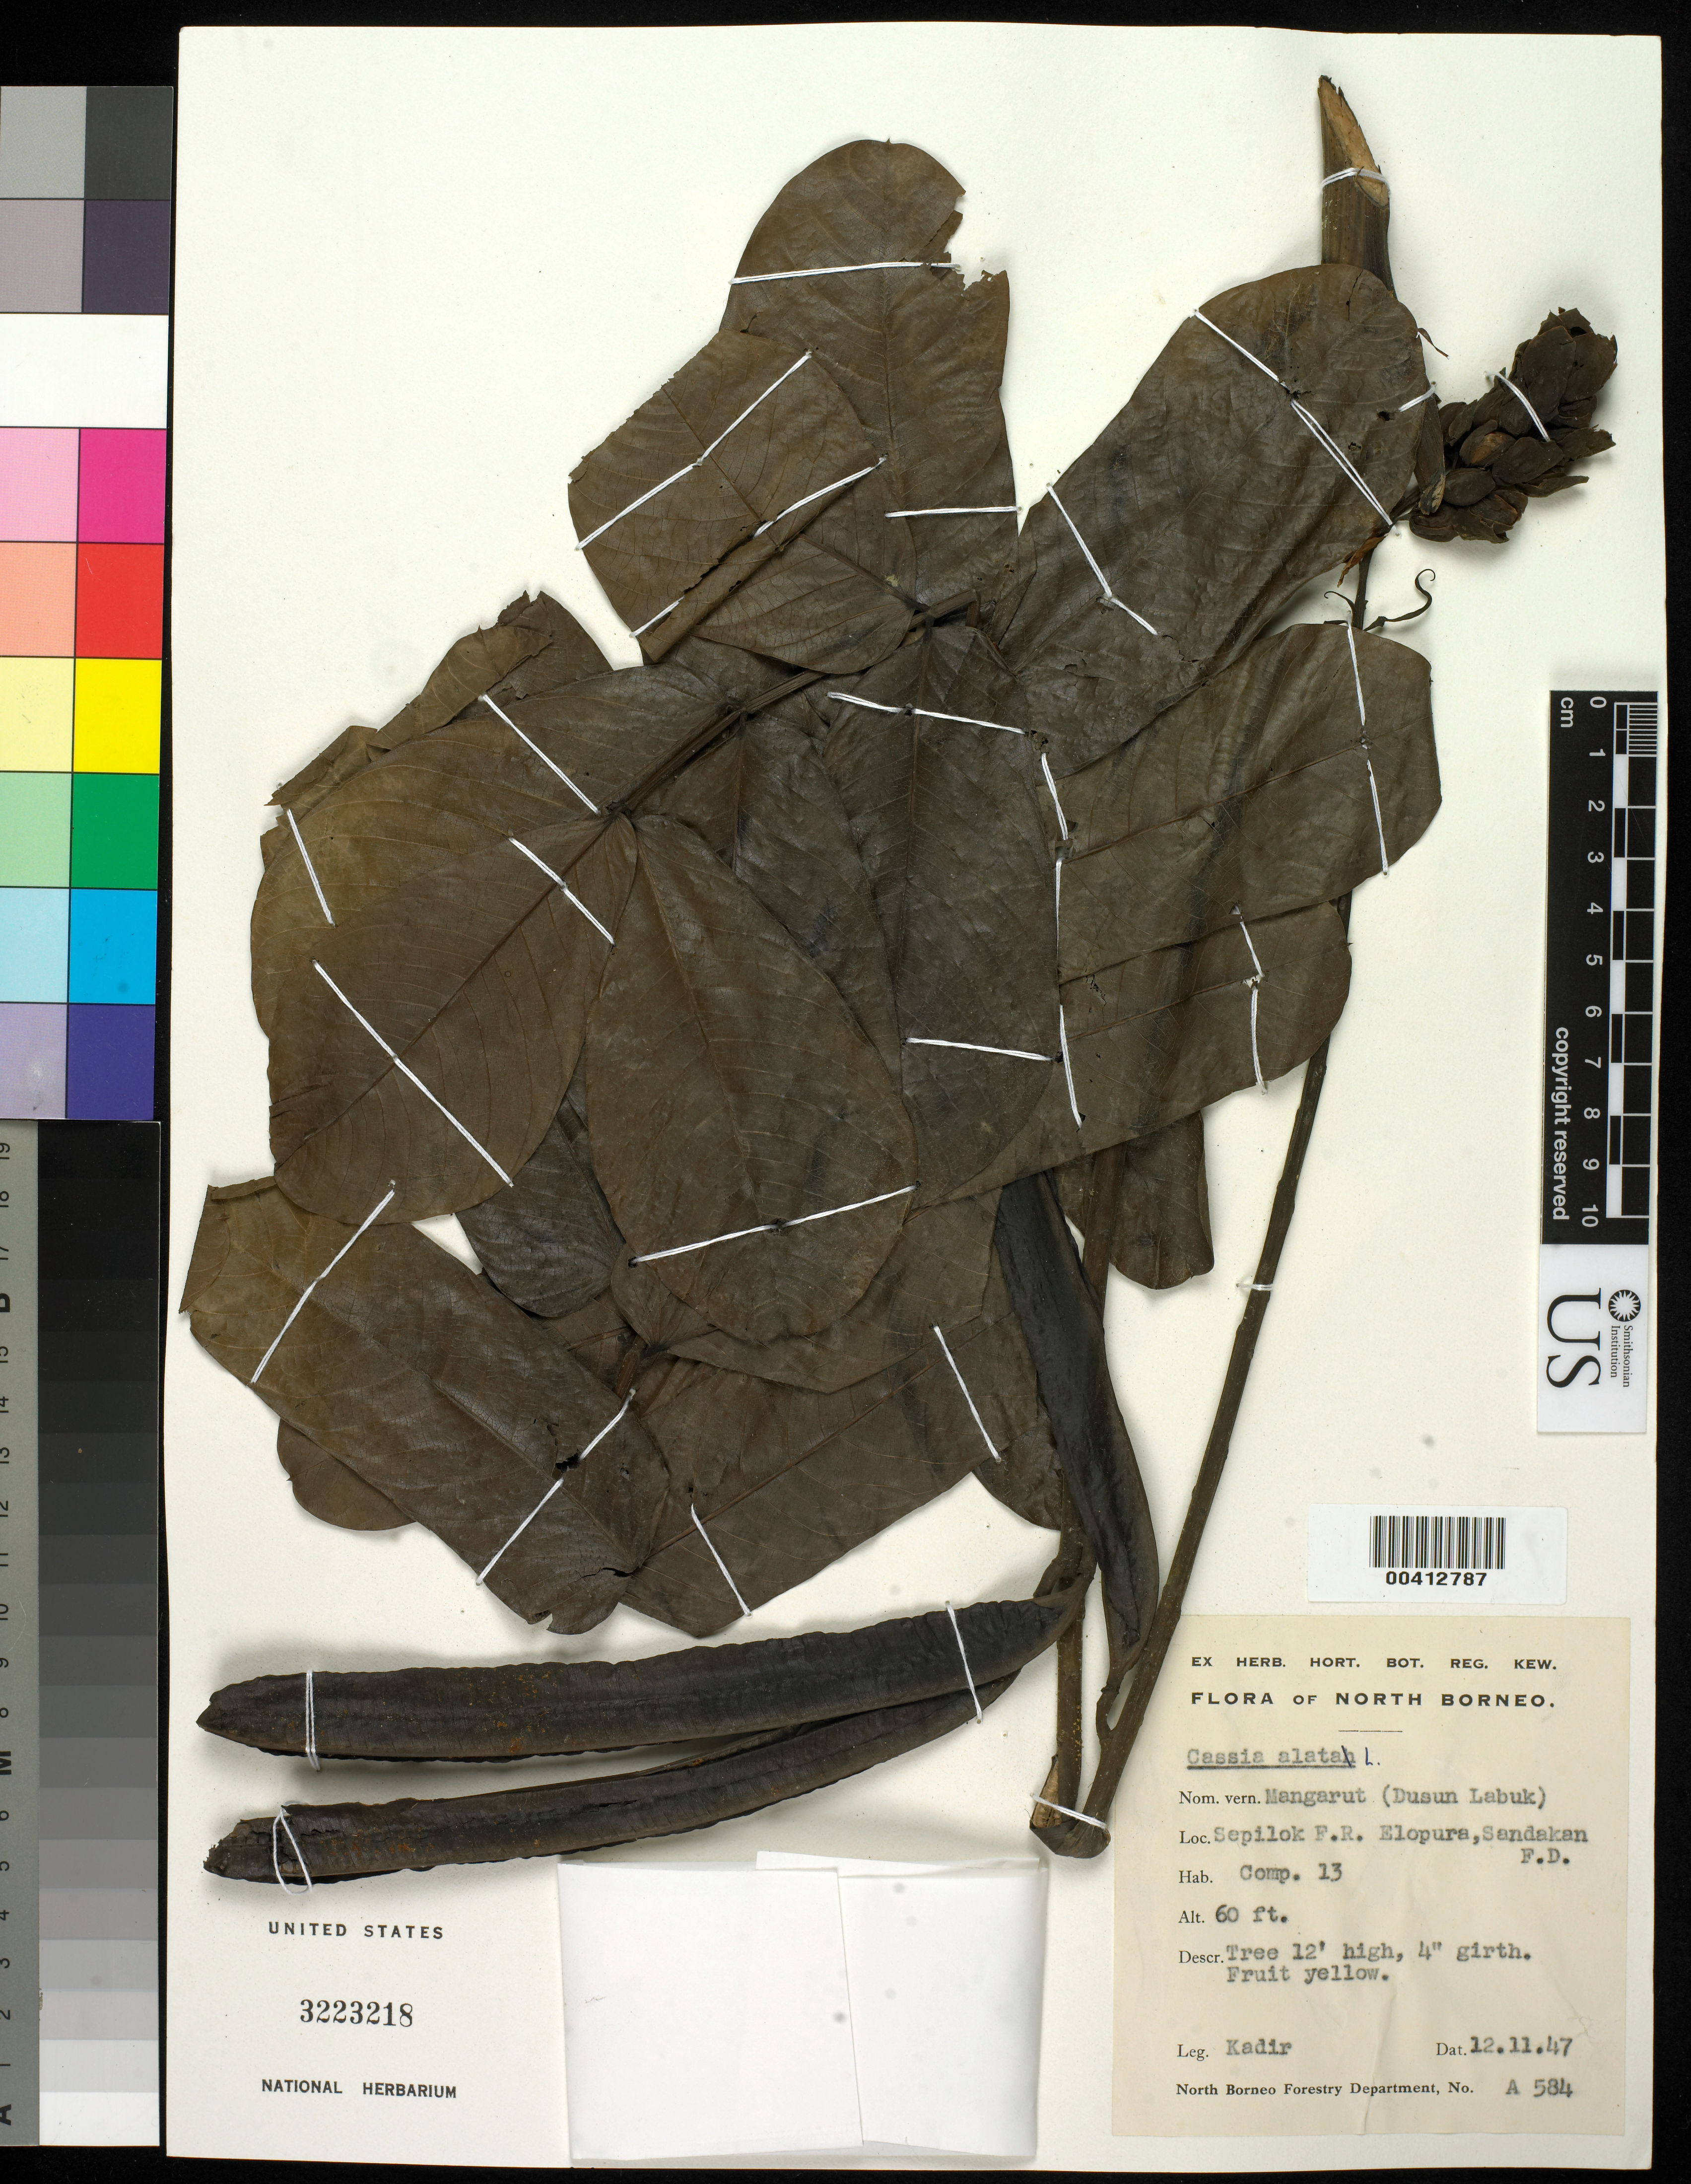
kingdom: Plantae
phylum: Tracheophyta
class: Magnoliopsida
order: Fabales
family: Fabaceae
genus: Senna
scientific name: Senna alata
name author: (L.) Roxb.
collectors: -. Kadir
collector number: A584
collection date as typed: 12 Nov 1947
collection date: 1947-11-12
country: Malaysia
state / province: Sabah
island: Borneo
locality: Sepilok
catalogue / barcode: US 3223218